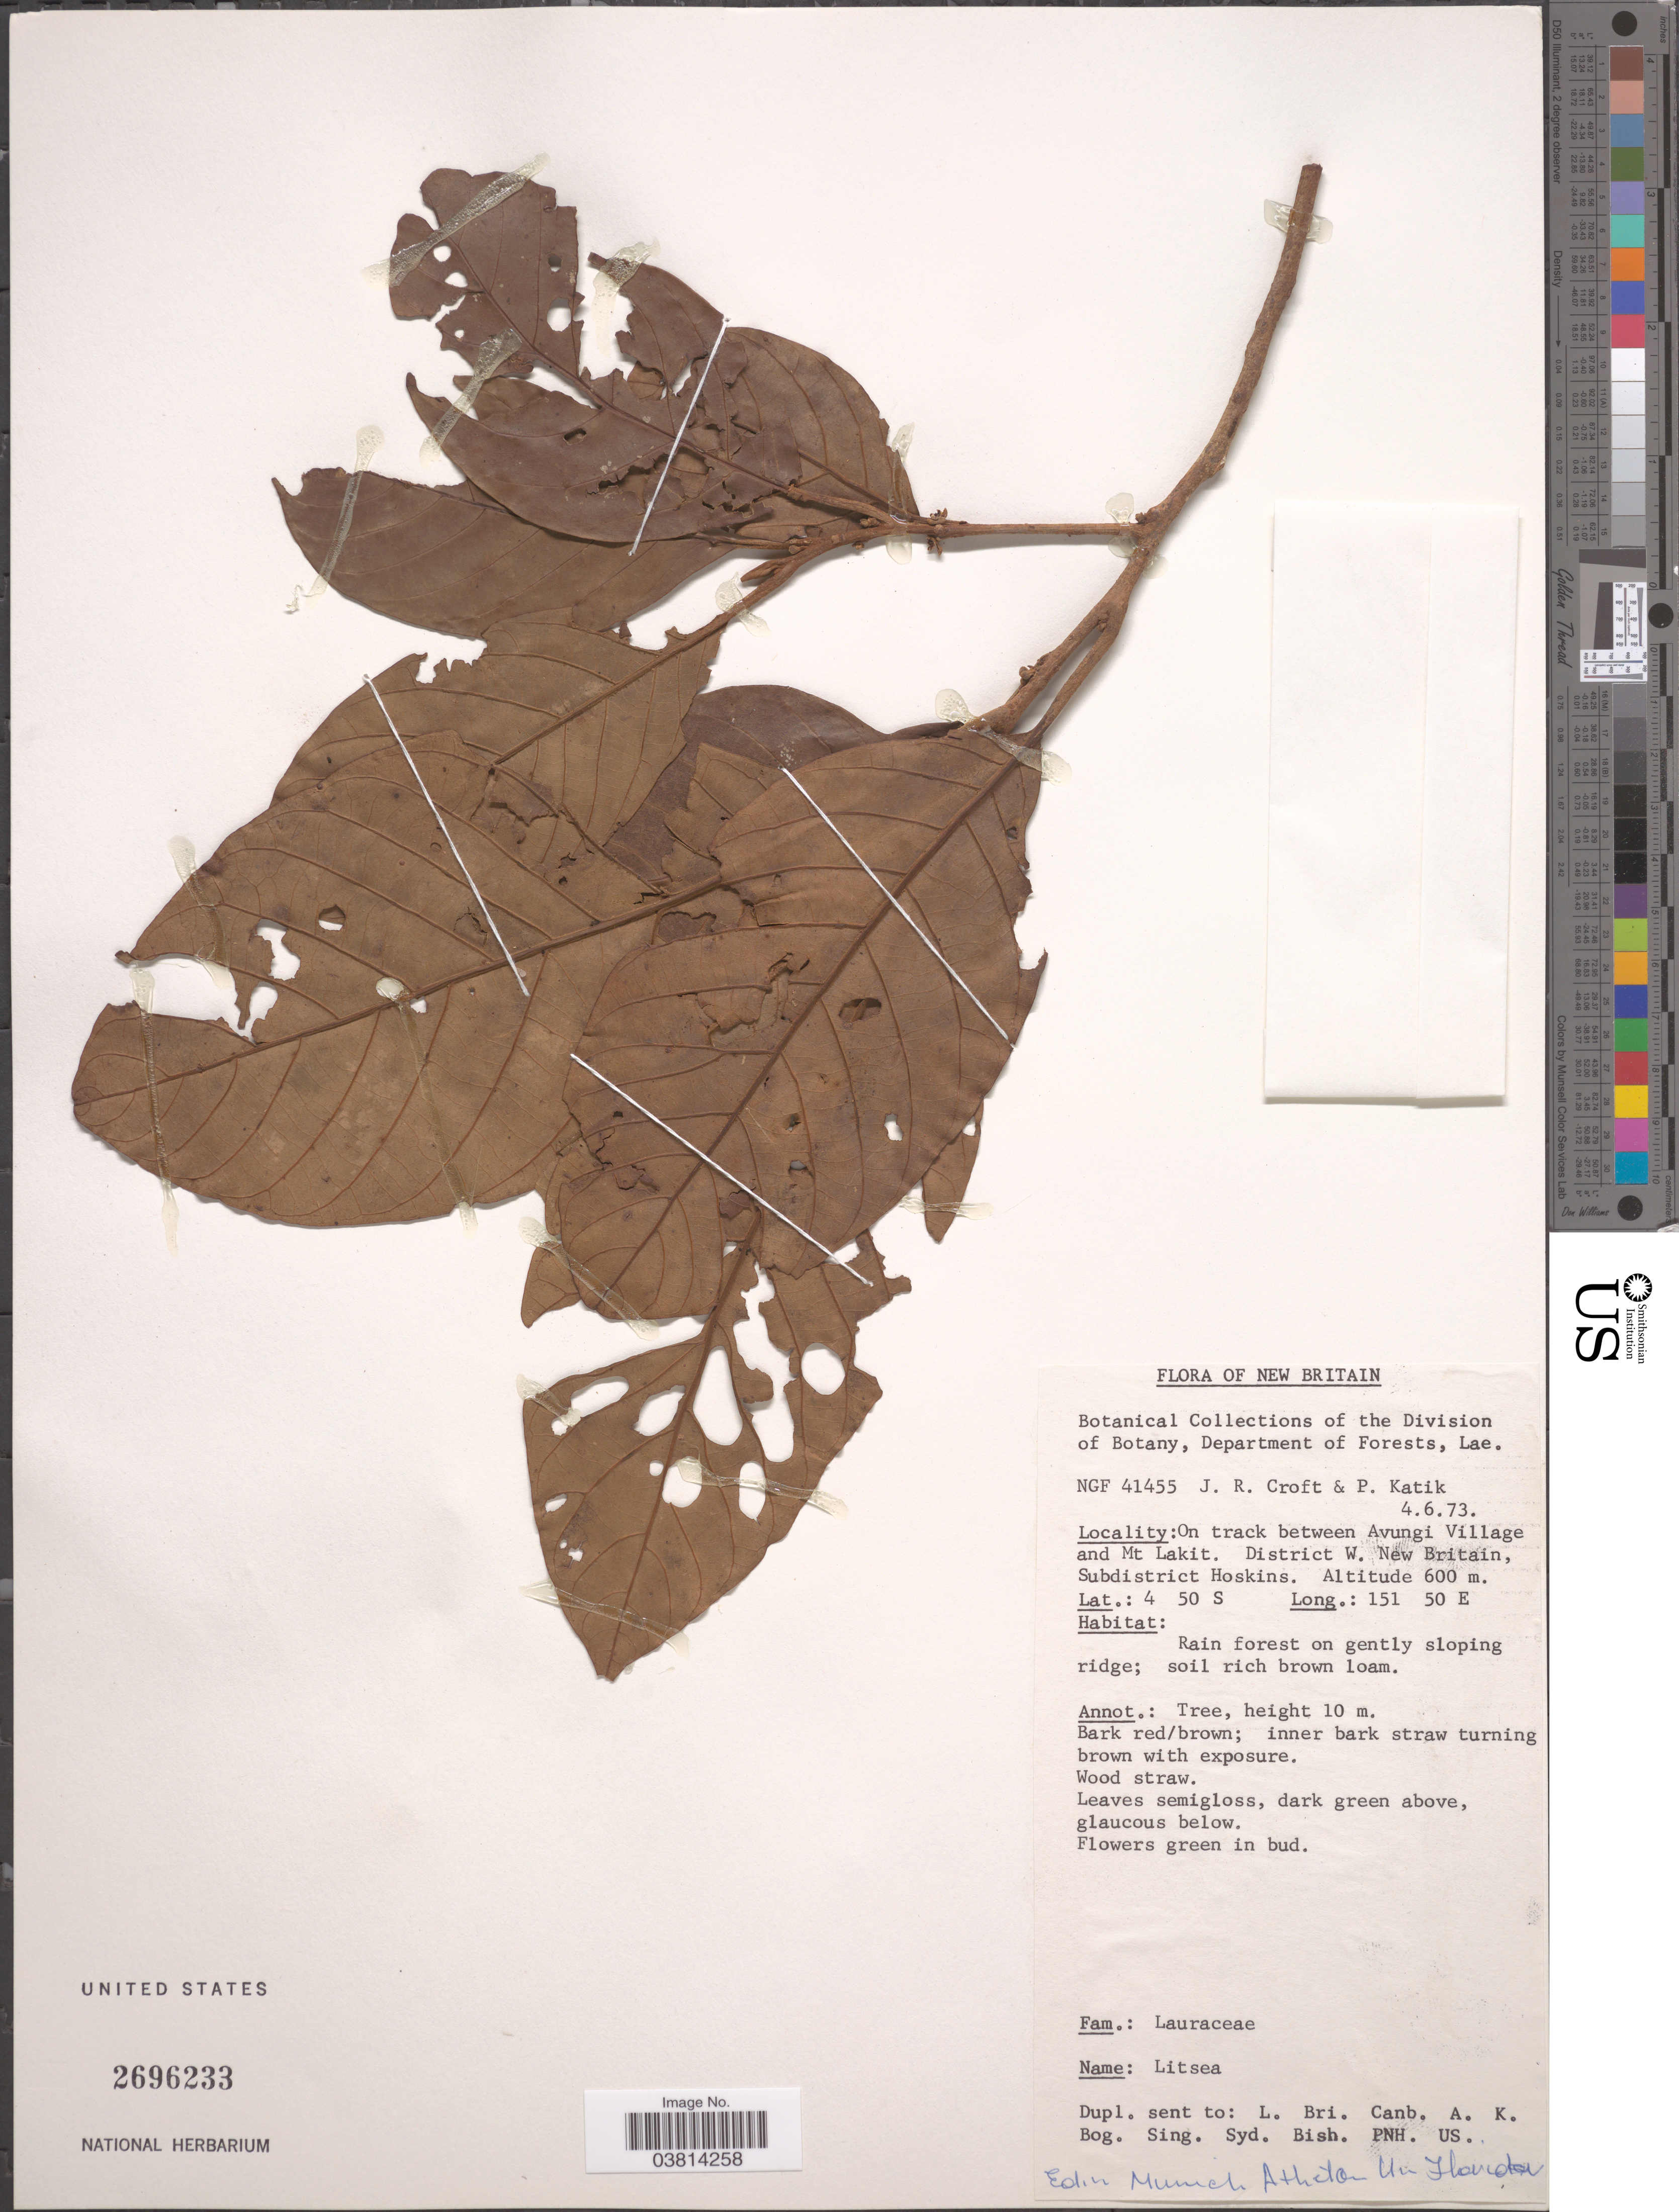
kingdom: Plantae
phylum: Tracheophyta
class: Magnoliopsida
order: Laurales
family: Lauraceae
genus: Litsea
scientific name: Litsea sp.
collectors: J. R. Croft & P. Katik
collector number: NGF41455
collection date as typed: Transcribed d/m/y: 4/6/73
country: Papua New Guinea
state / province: West New Britain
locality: New Britain. On track between Avungi Village and Mt. Lakit. District W. New Britain, Subdistrict Hoskins. On gently sloping ridge.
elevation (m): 600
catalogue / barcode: US 2696233